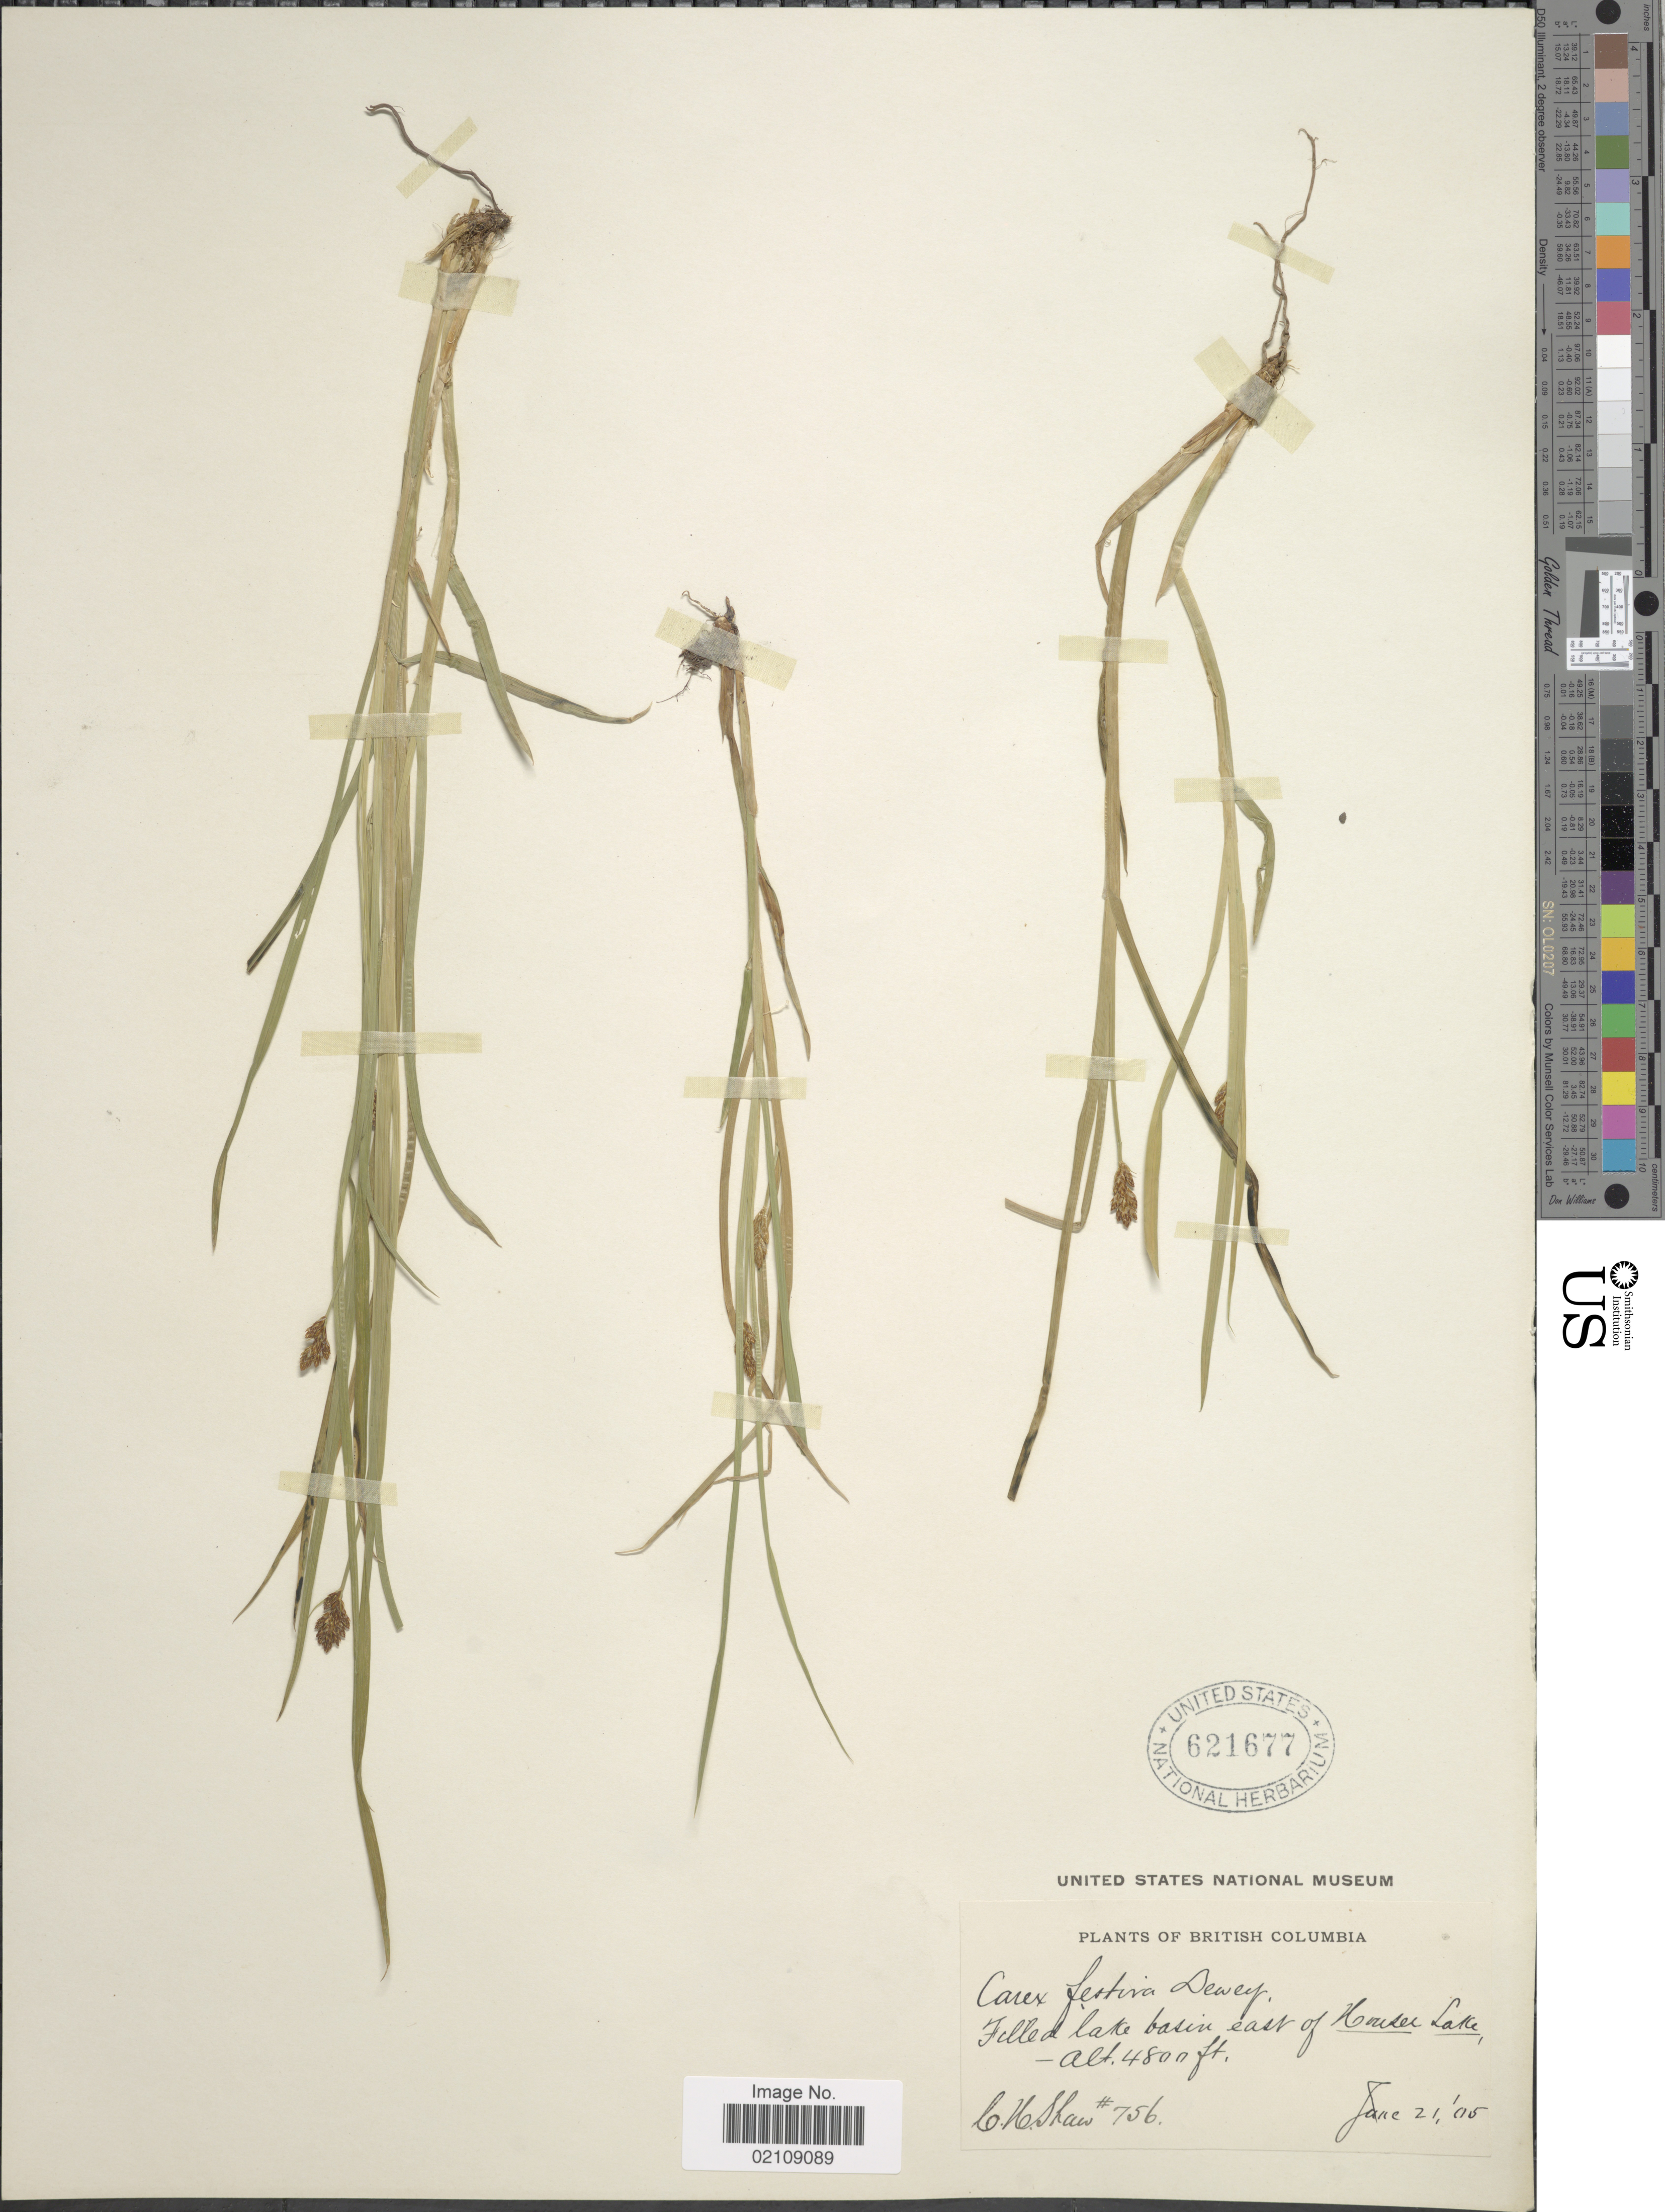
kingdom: Plantae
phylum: Tracheophyta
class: Liliopsida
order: Poales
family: Cyperaceae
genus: Carex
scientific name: Carex pachystachya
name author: Cham. ex Steud.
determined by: Mackenzie, K. K.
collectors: C. H. Shaw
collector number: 756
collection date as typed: Transcribed d/m/y: 21/6/5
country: Canada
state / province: British Columbia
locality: Filled lake basin east of Houser Lake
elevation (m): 1463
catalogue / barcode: US 621677